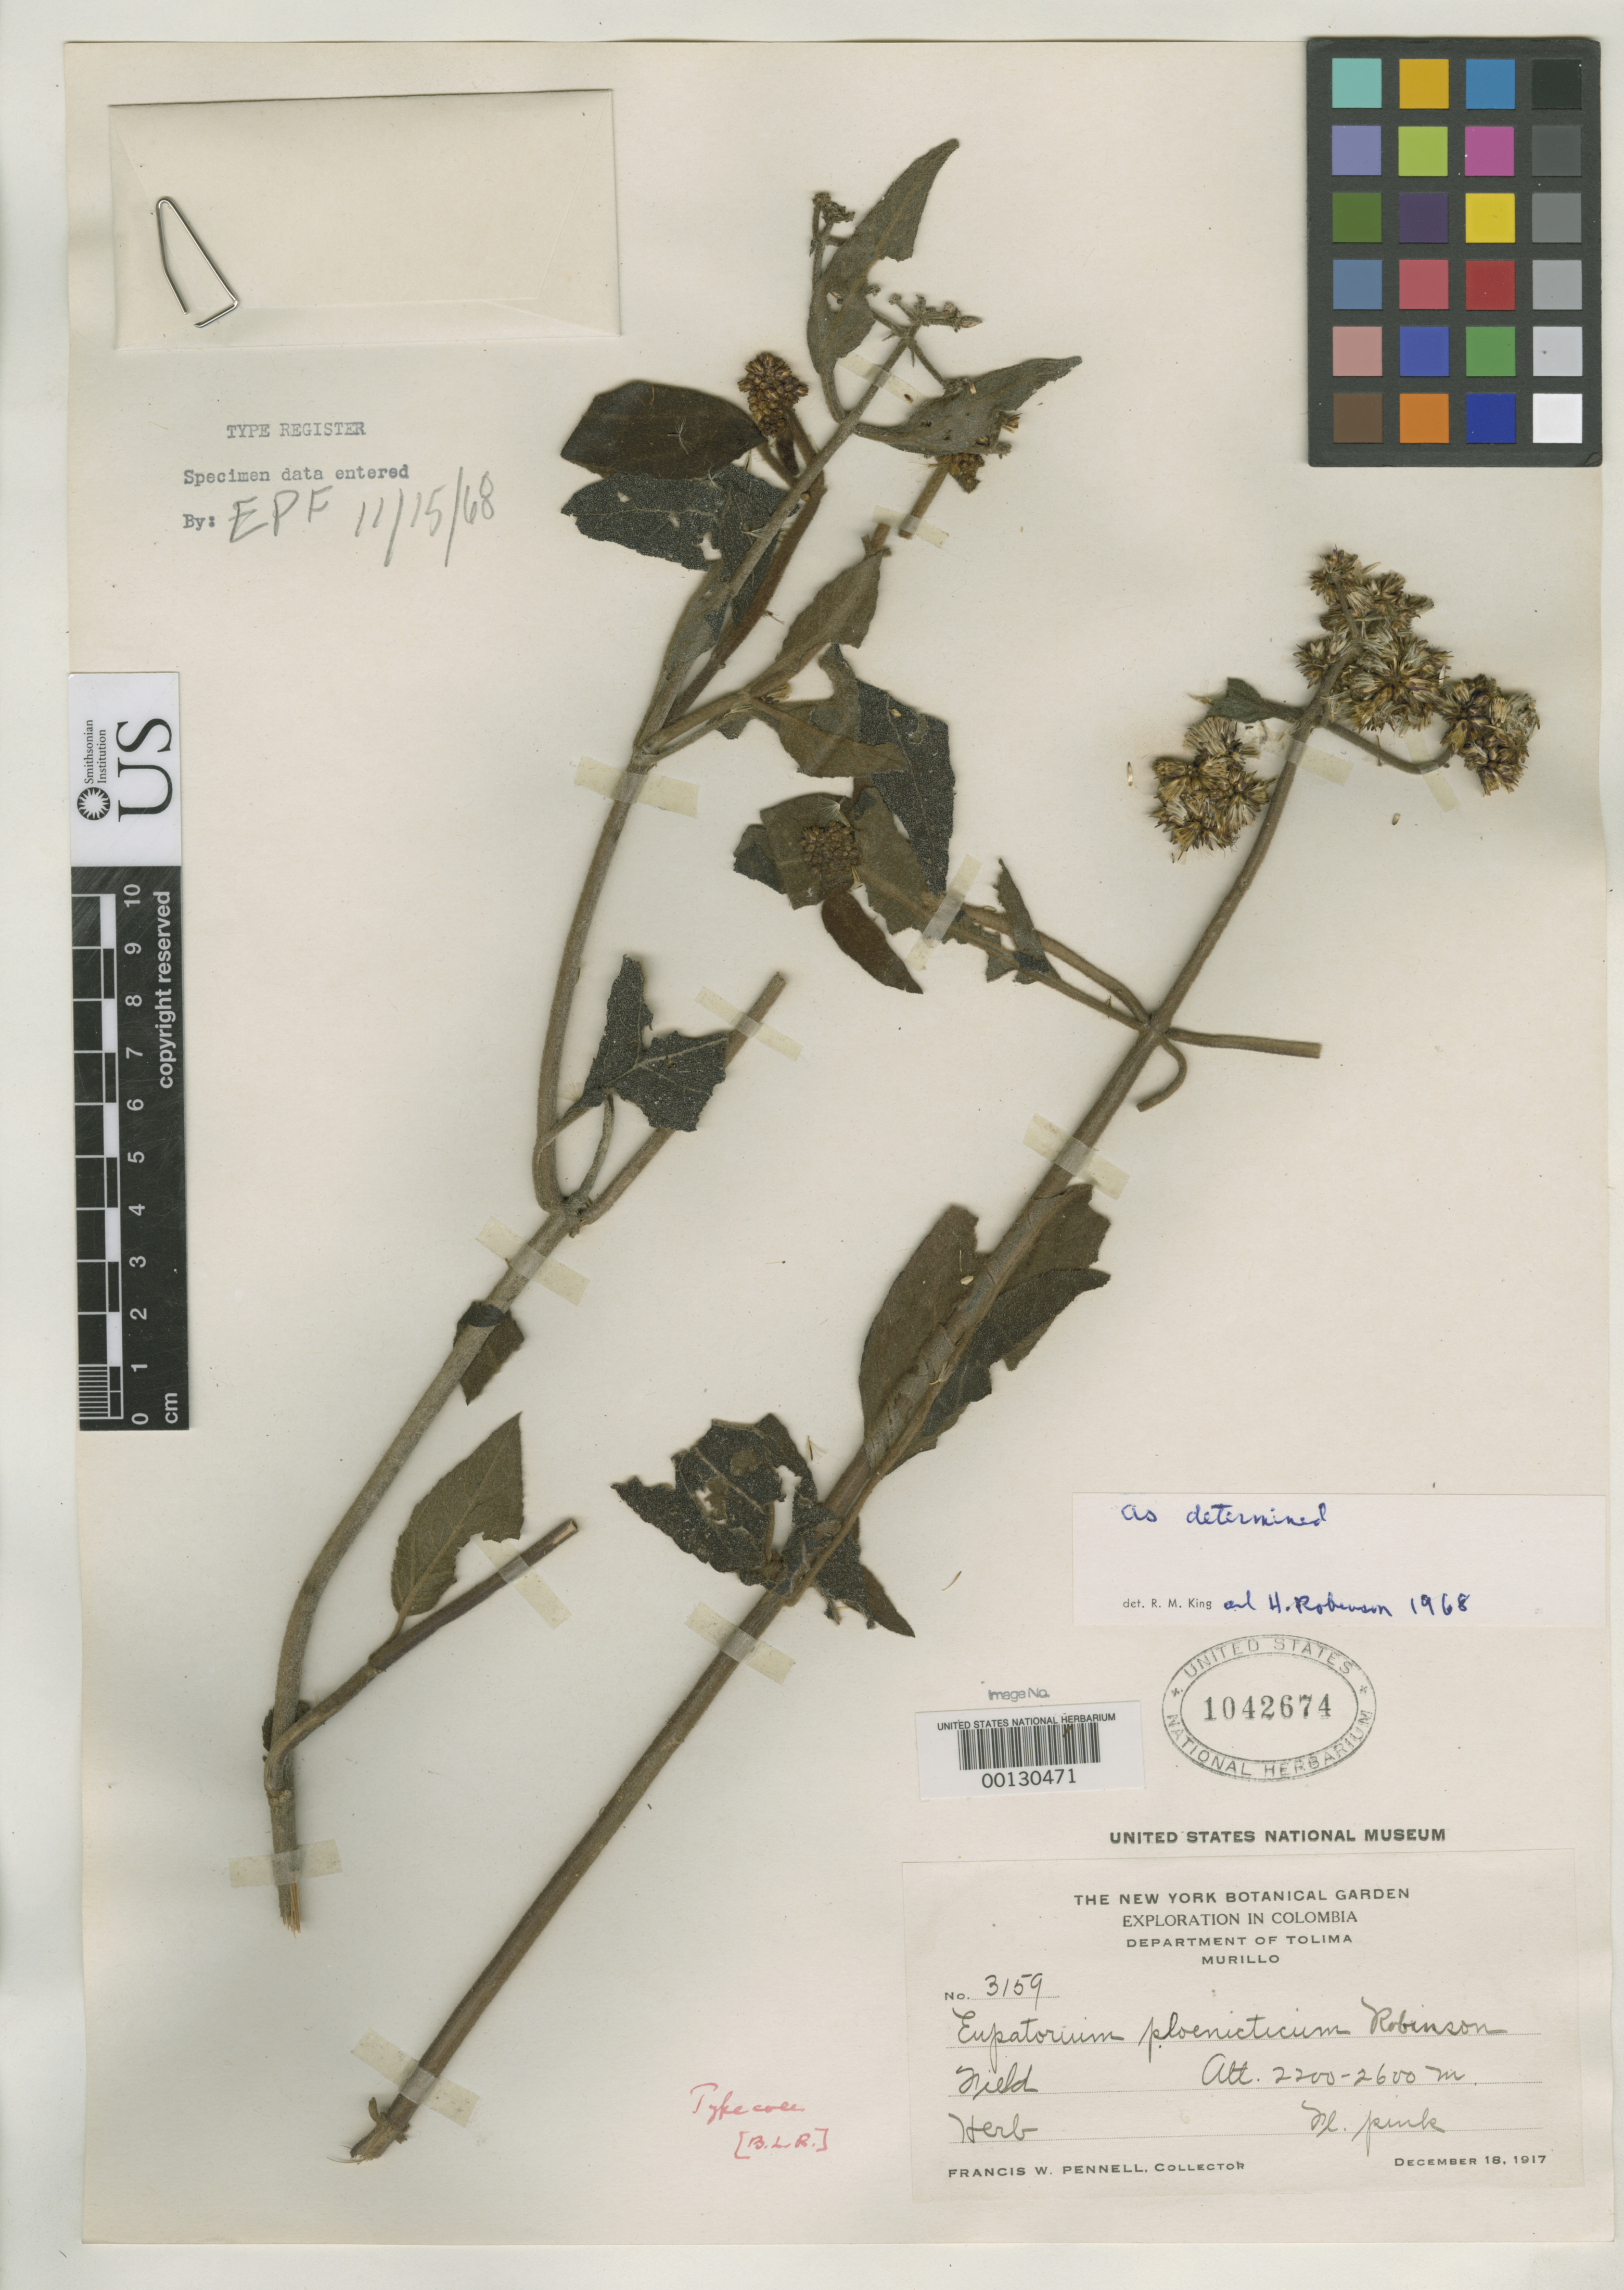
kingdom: Plantae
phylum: Tracheophyta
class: Magnoliopsida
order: Asterales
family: Asteraceae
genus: Eupatorium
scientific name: Eupatorium phoenicticum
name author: B.L. Rob.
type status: Type Collection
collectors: F. W. Pennell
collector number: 3159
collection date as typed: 18 Dec 1917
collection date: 1917-12-18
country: Colombia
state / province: Tolima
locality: Murillo.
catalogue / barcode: US 1042674